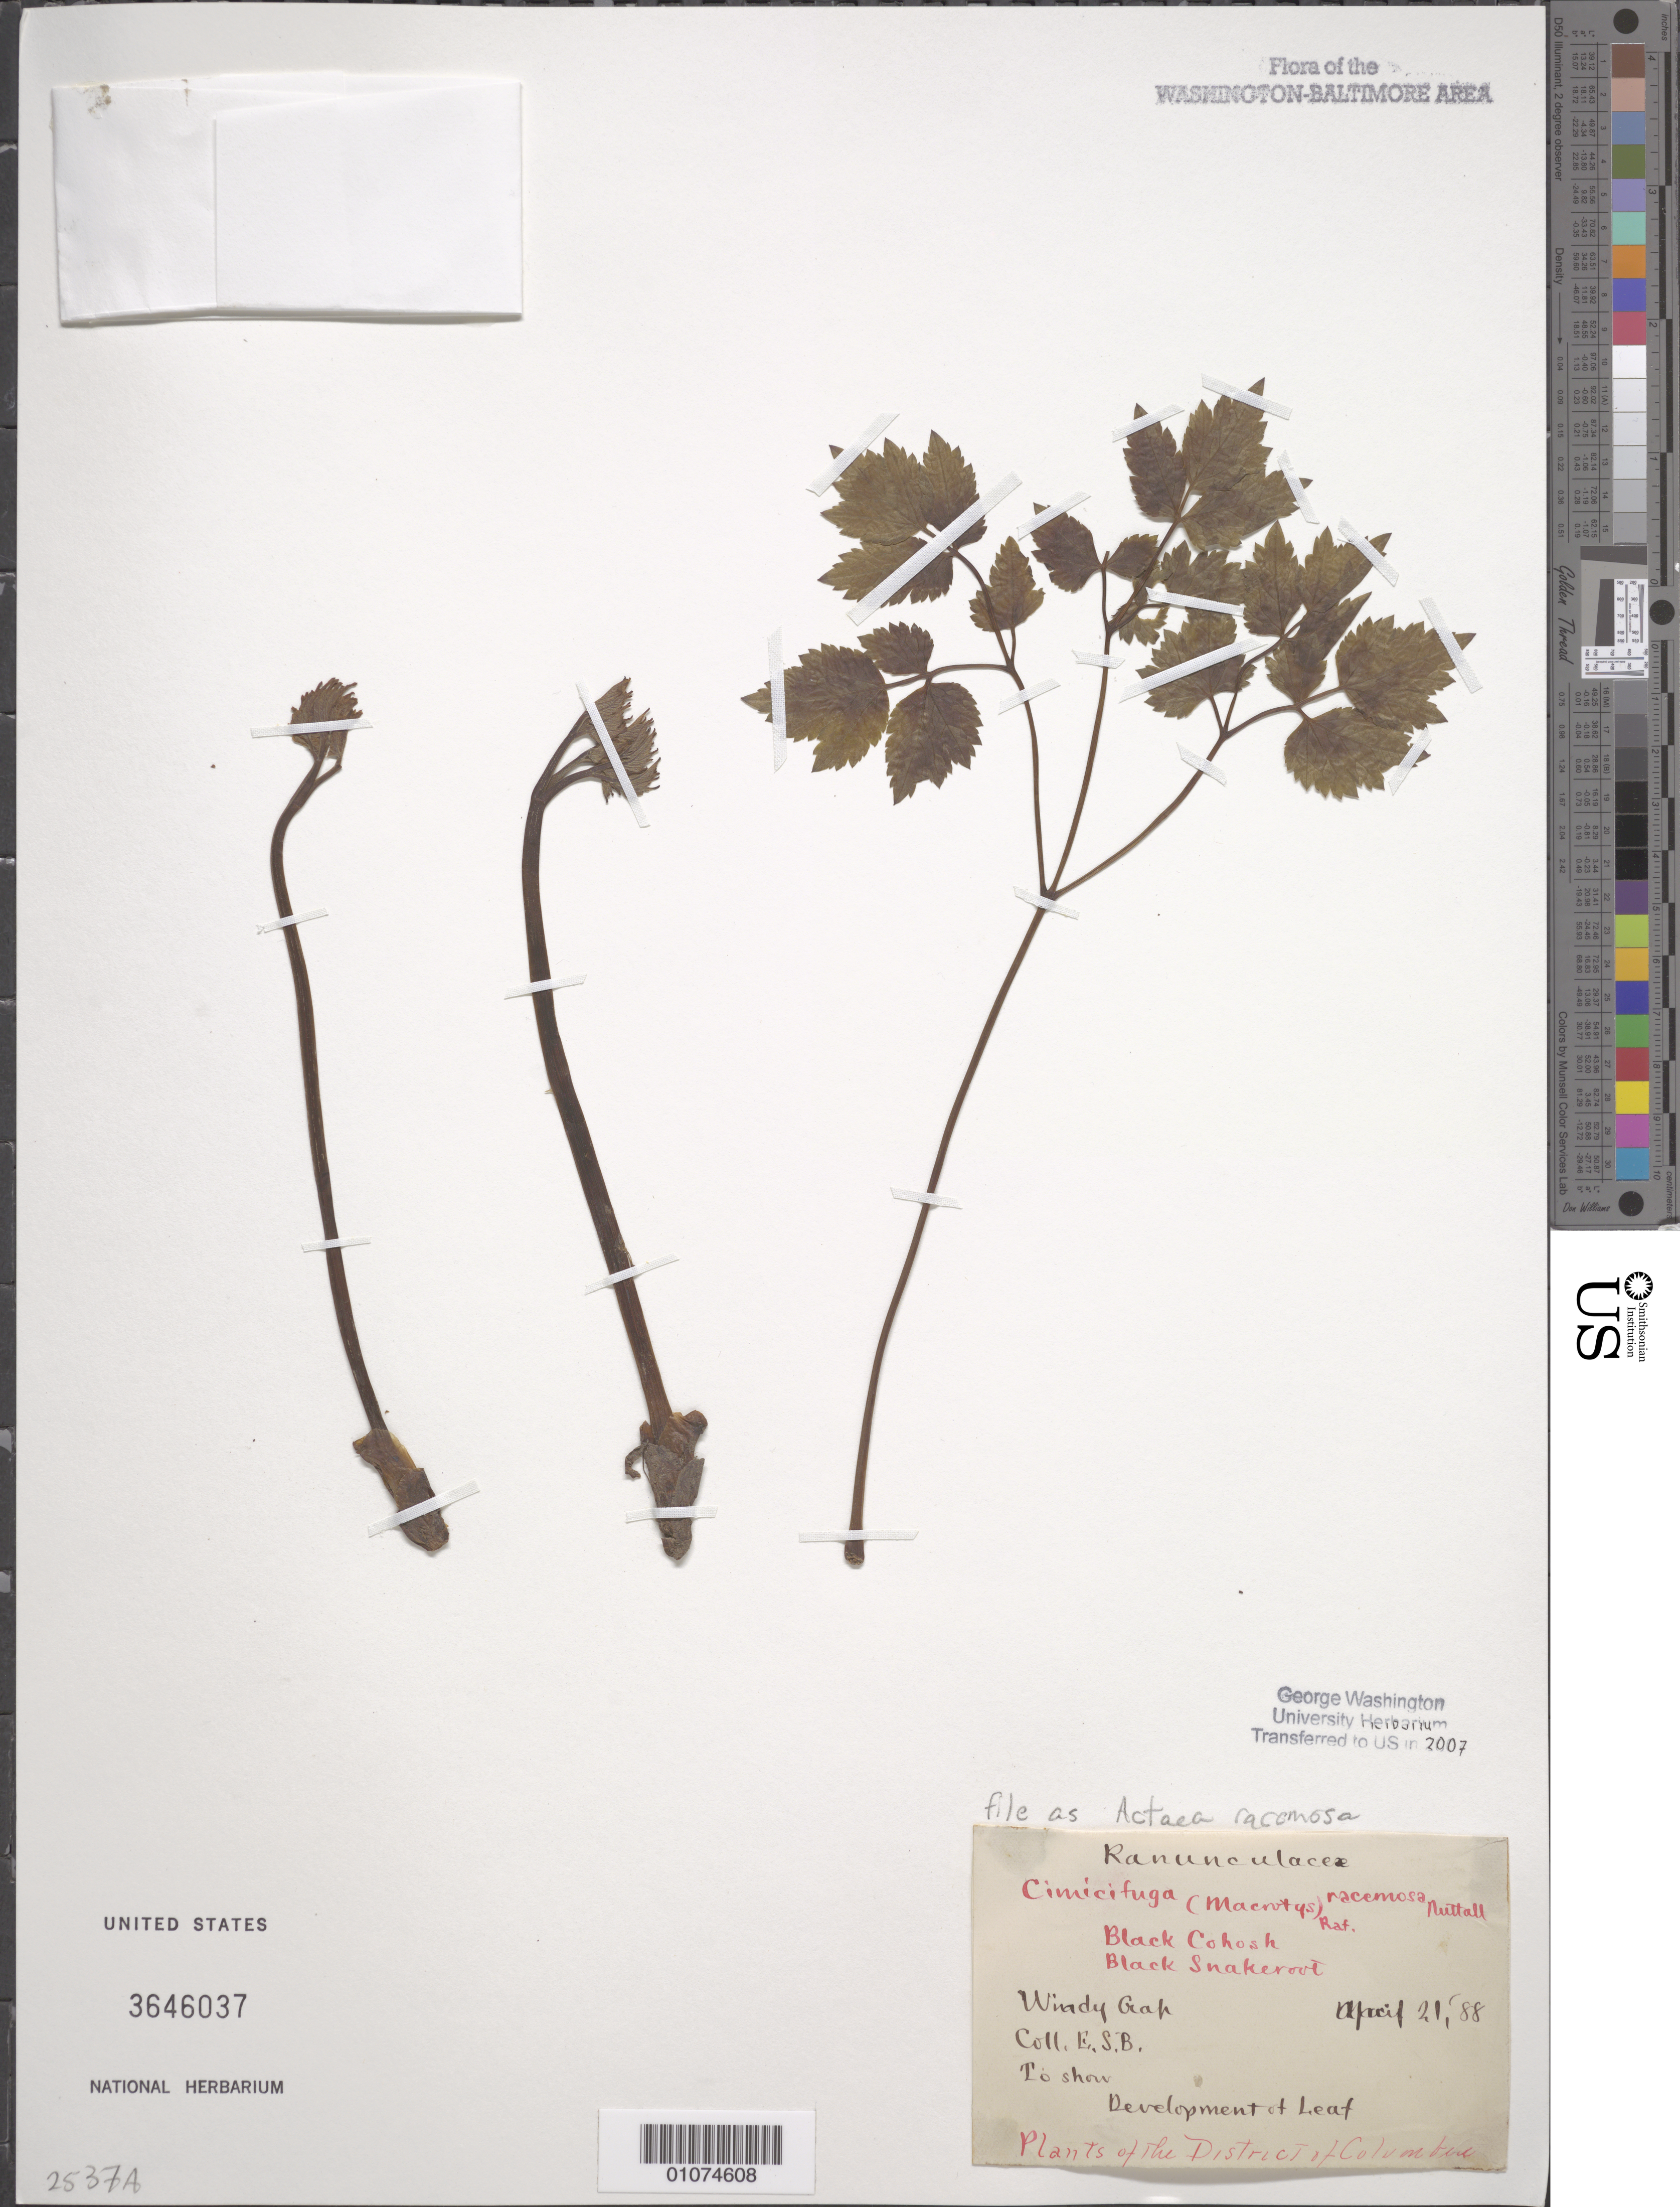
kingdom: Plantae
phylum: Tracheophyta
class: Magnoliopsida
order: Ranunculales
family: Ranunculaceae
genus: Actaea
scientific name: Actaea racemosa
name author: L.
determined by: Strong, M. T., (US), Smithsonian Institution - National Museum of Natural History (UNITED STATES)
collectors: E. B.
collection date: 1988-04-21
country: United States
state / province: District of Columbia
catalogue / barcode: US 3646037